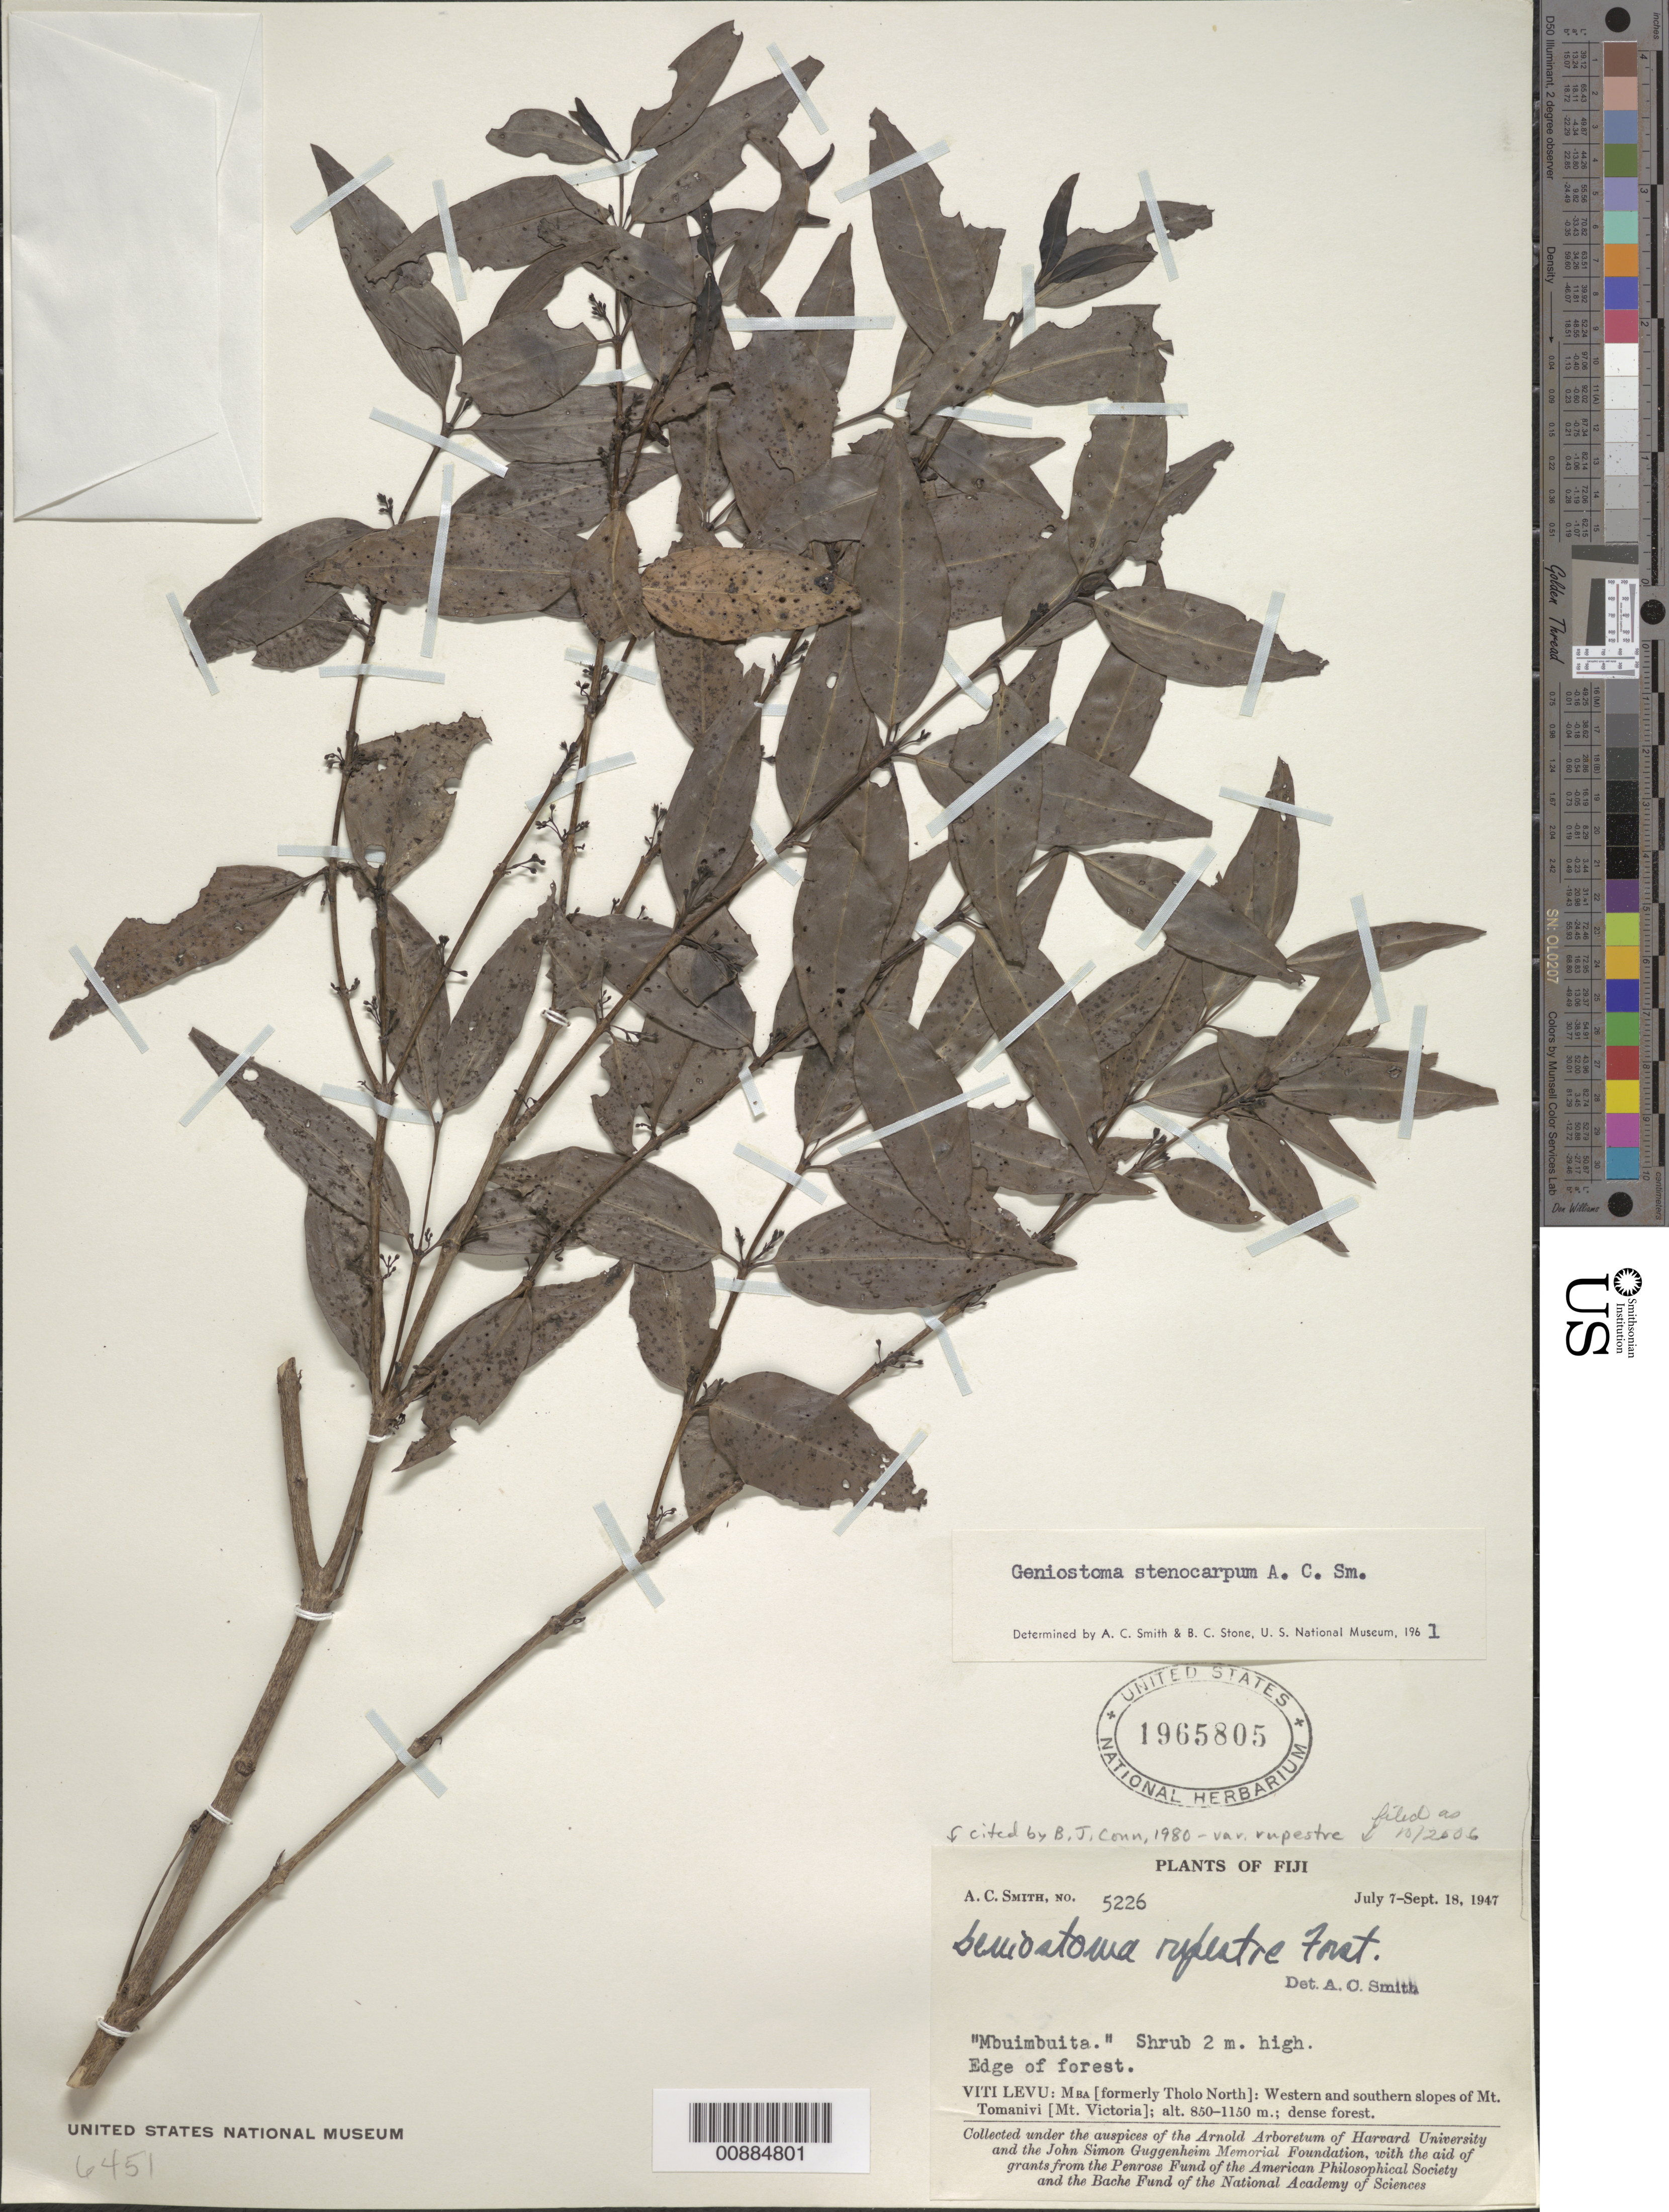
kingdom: Plantae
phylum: Tracheophyta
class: Magnoliopsida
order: Gentianales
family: Loganiaceae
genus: Geniostoma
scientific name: Geniostoma rupestre var. rupestre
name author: J.R. Forst. & G. Forst.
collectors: C. A. Smith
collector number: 5226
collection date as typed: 07 Jul 1947 to 18 Sep 1947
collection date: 1947-07-07/1947-09-18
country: Fiji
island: Viti Levu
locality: Mba [formly Tholo North] Westner & southern slopes of Mt.Tomanivi [Mt.Victoria]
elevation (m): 850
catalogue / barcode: US 1965805